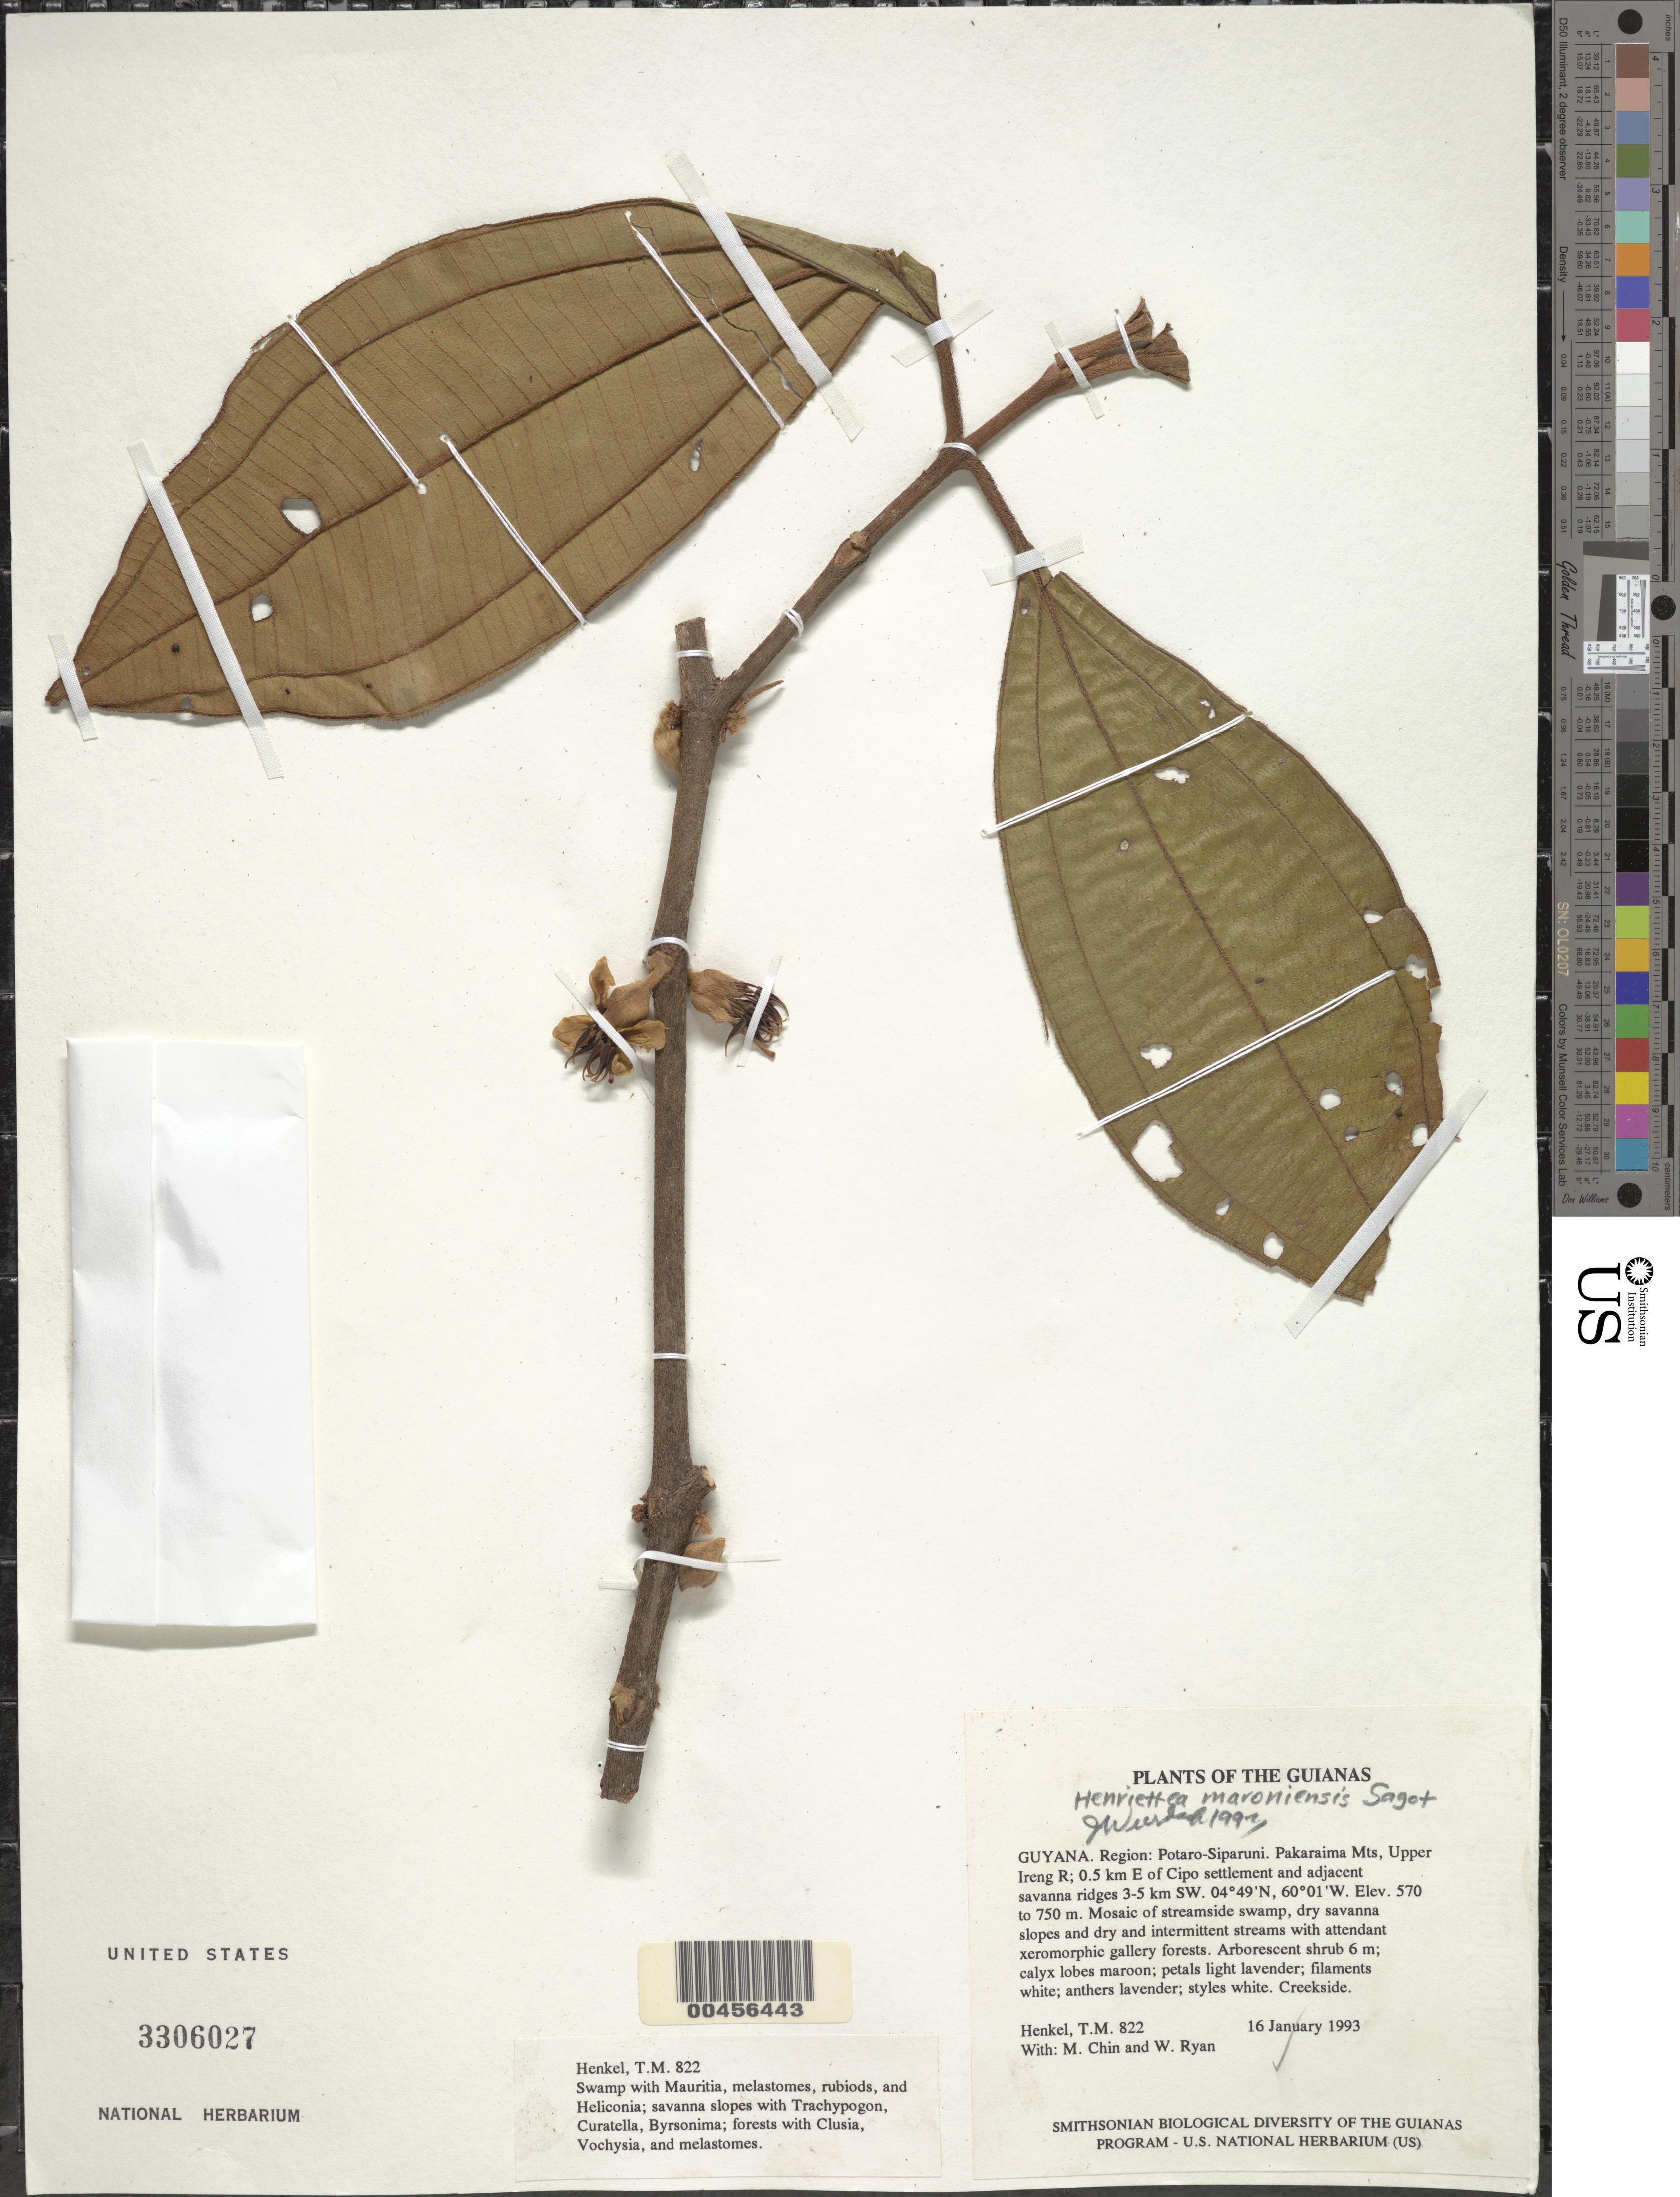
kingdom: Plantae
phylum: Tracheophyta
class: Magnoliopsida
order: Myrtales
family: Melastomataceae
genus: Henriettea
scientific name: Henriettea maroniensis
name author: Sagot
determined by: Wurdack, John J., (US), US (UNITED STATES)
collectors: T. Henkel, M. Chin & W. Ryan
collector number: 822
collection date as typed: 16 January 1993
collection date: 1993-01-16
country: Guyana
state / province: Potaro-Siparuni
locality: Pakaraima Mts, Upper Ireng R; 0.5 km E of Cipo settlement and adjacent savanna ridges 3-5 km SW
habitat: Mosaic of streamside swamp, dry savanna slopes and dry and intermittent streams with attendant xeromorphic gallery forests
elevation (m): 570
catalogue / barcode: US 3306027